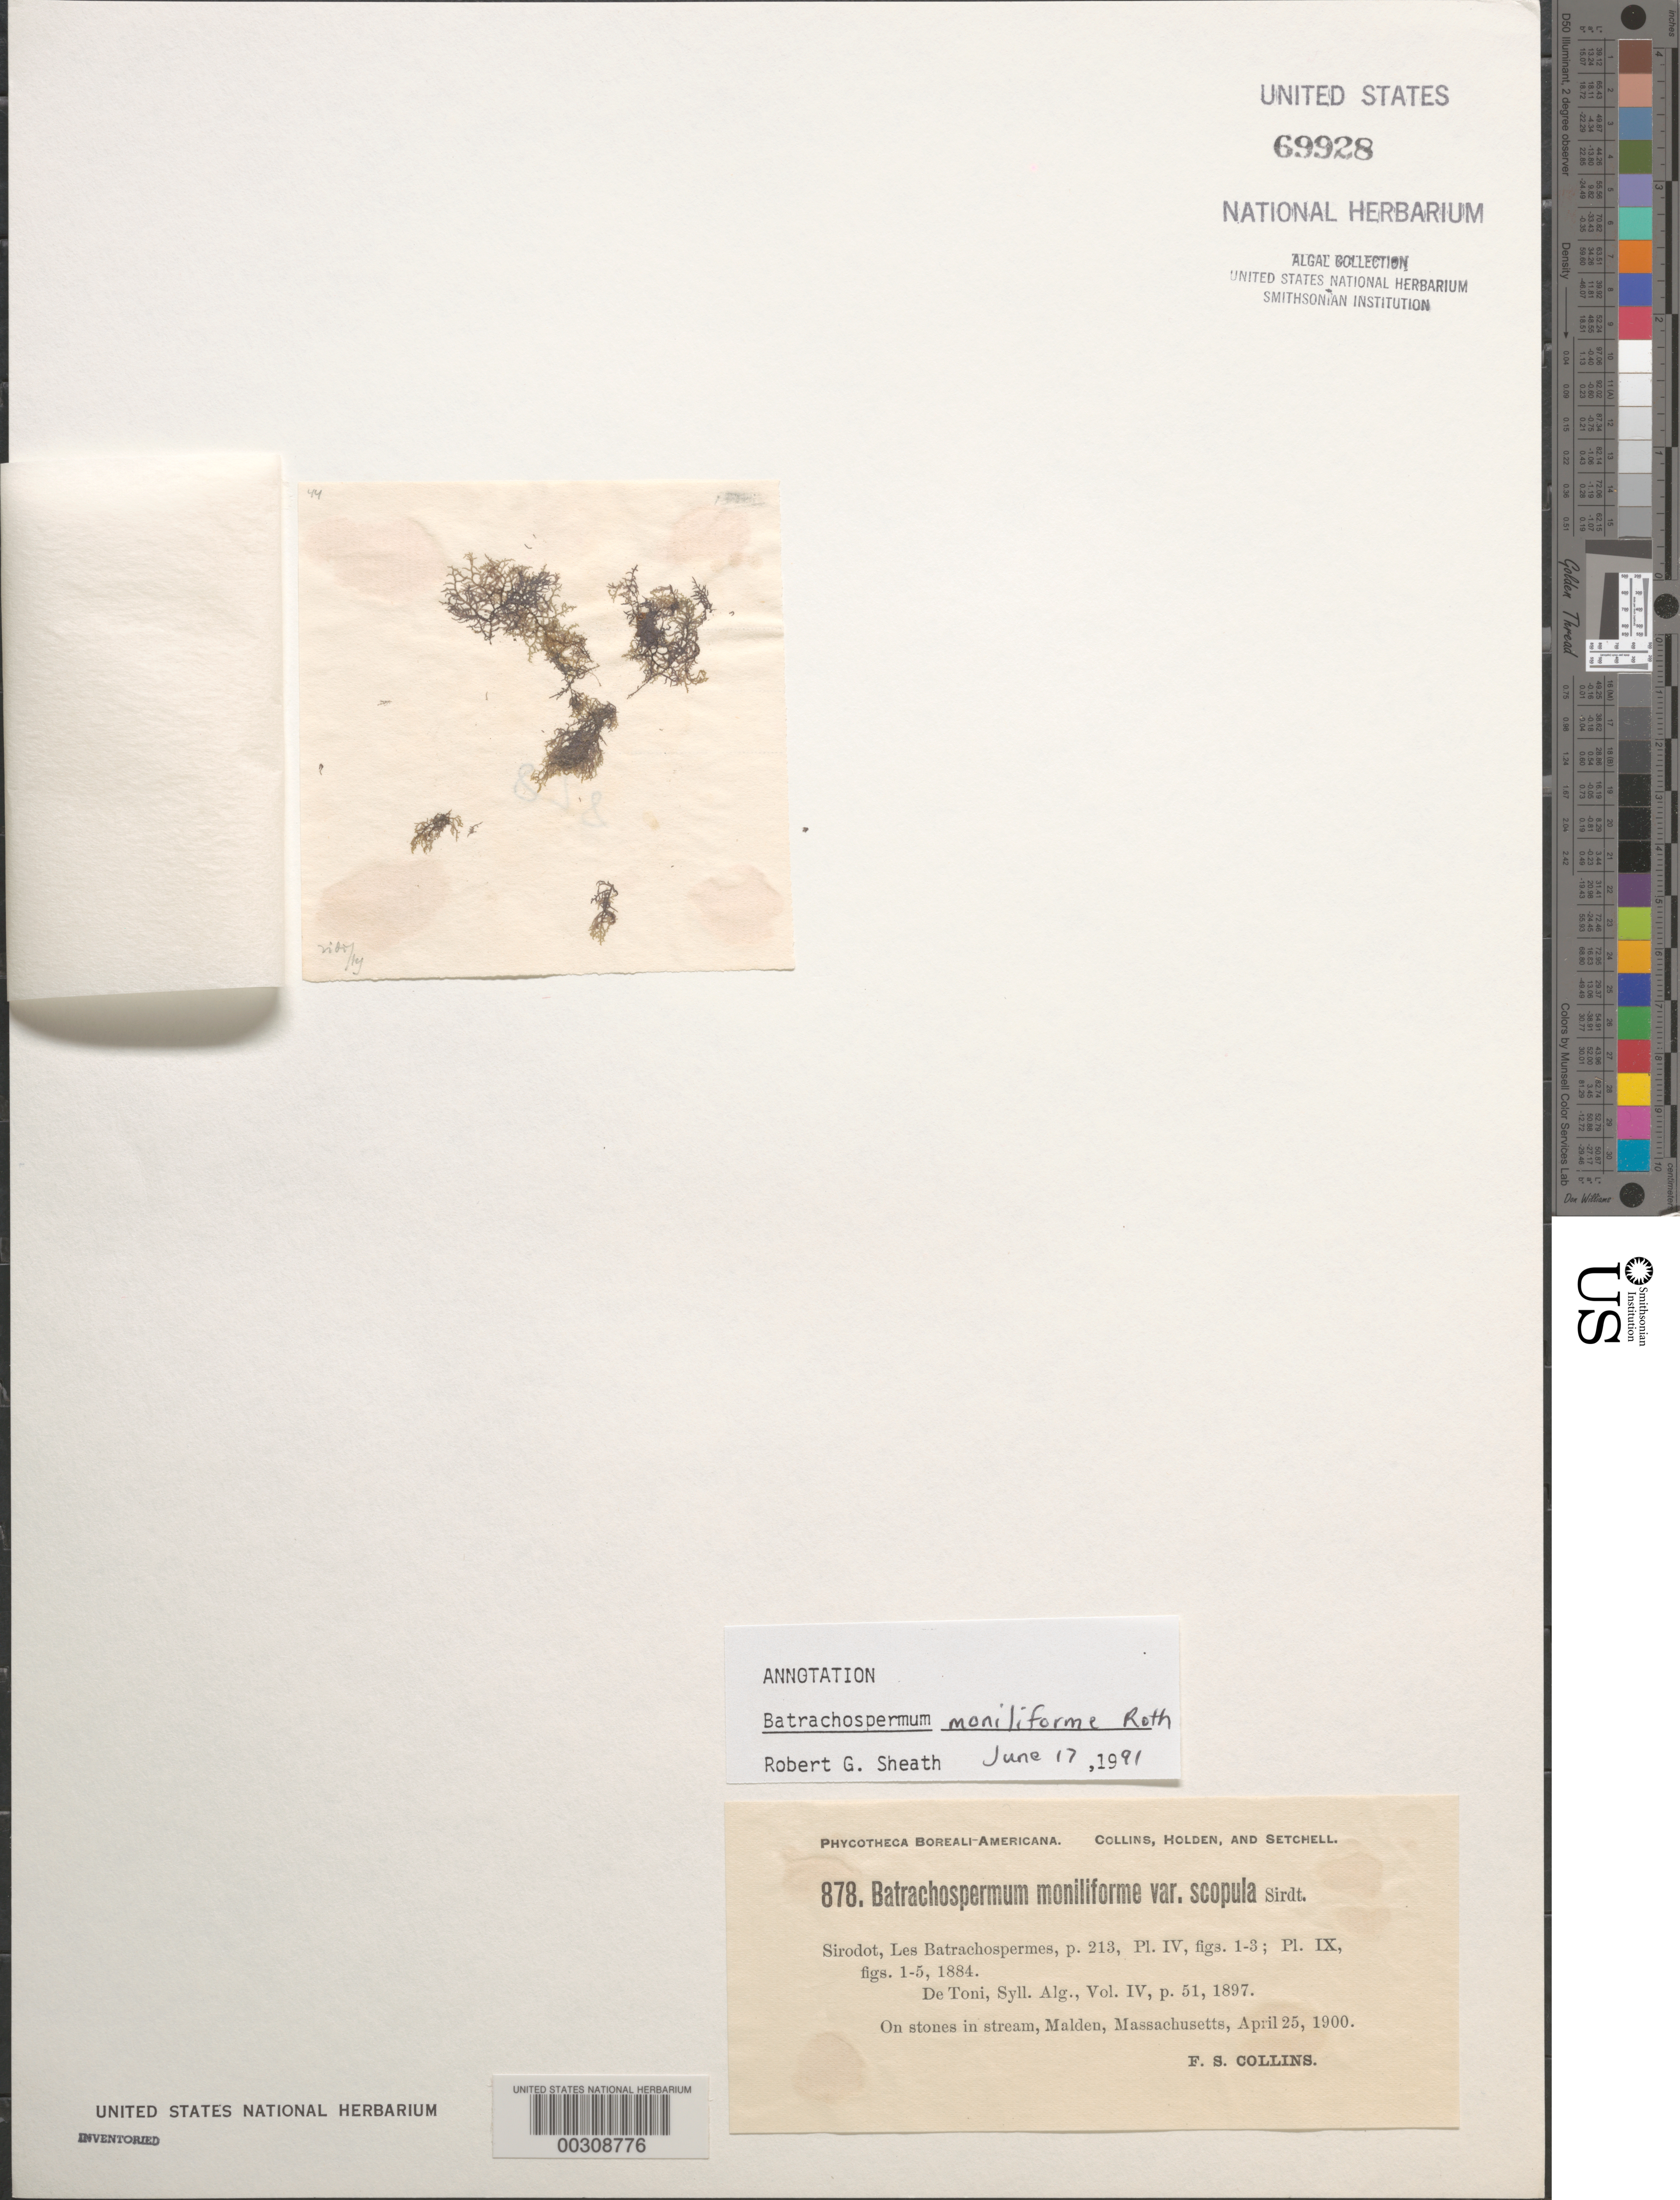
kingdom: Plantae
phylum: Rhodophyta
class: Florideophyceae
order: Batrachospermales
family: Batrachospermaceae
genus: Batrachospermum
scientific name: Batrachospermum gelatinosum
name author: (L.) DC.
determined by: Algae name updating Project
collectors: F. Collins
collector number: PB-A 878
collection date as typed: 25 Apr 1900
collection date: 1900-04-25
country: United States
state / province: Massachusetts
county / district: Middlesex County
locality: Malden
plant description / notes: Collins, Holden & Setchell, Phycotheca Boreali-Americana, as Batrachospermum moniliforme v. scopula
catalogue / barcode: US 69928